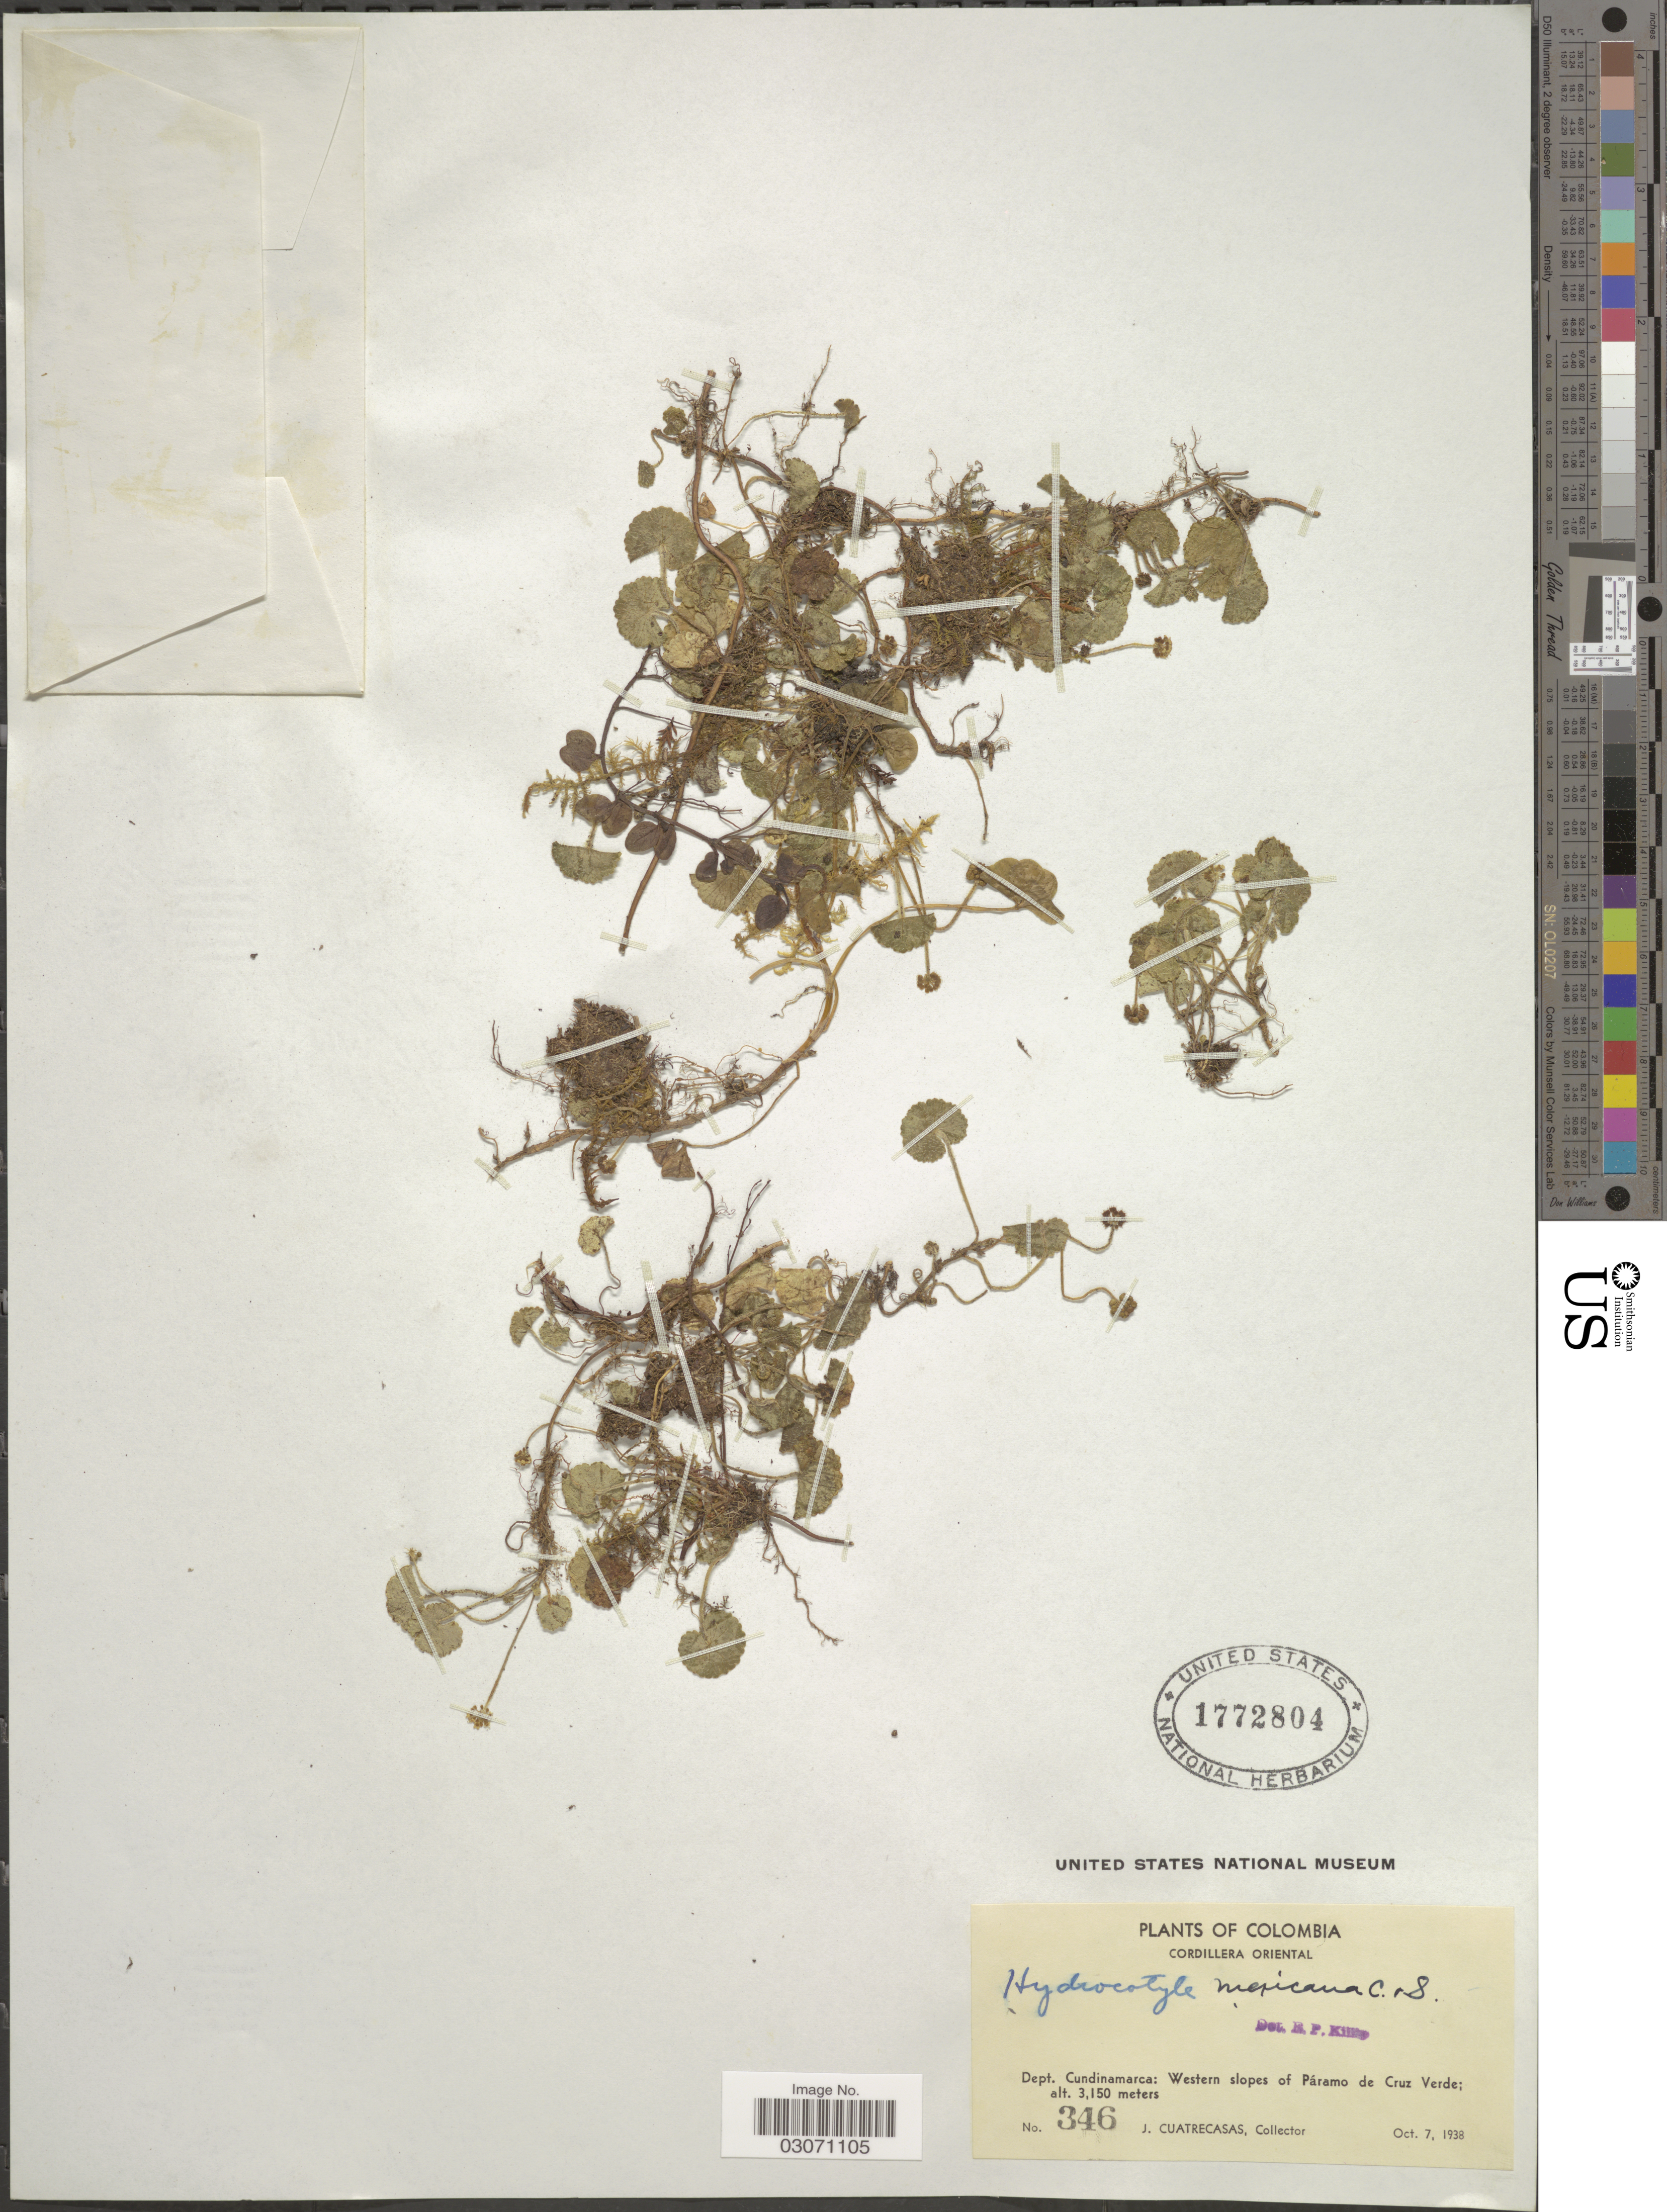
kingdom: Plantae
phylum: Tracheophyta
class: Magnoliopsida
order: Apiales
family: Araliaceae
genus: Hydrocotyle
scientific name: Hydrocotyle mexicana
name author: Schltdl. & Cham.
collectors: J. Cuatrecasas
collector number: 346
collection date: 1938-10-07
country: Colombia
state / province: Cundinamarca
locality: Dept. Cundinamarca: Western slopes of Páramo de Cruz Verde, Cordillera Oriental.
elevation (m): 3150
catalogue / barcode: US 1772804